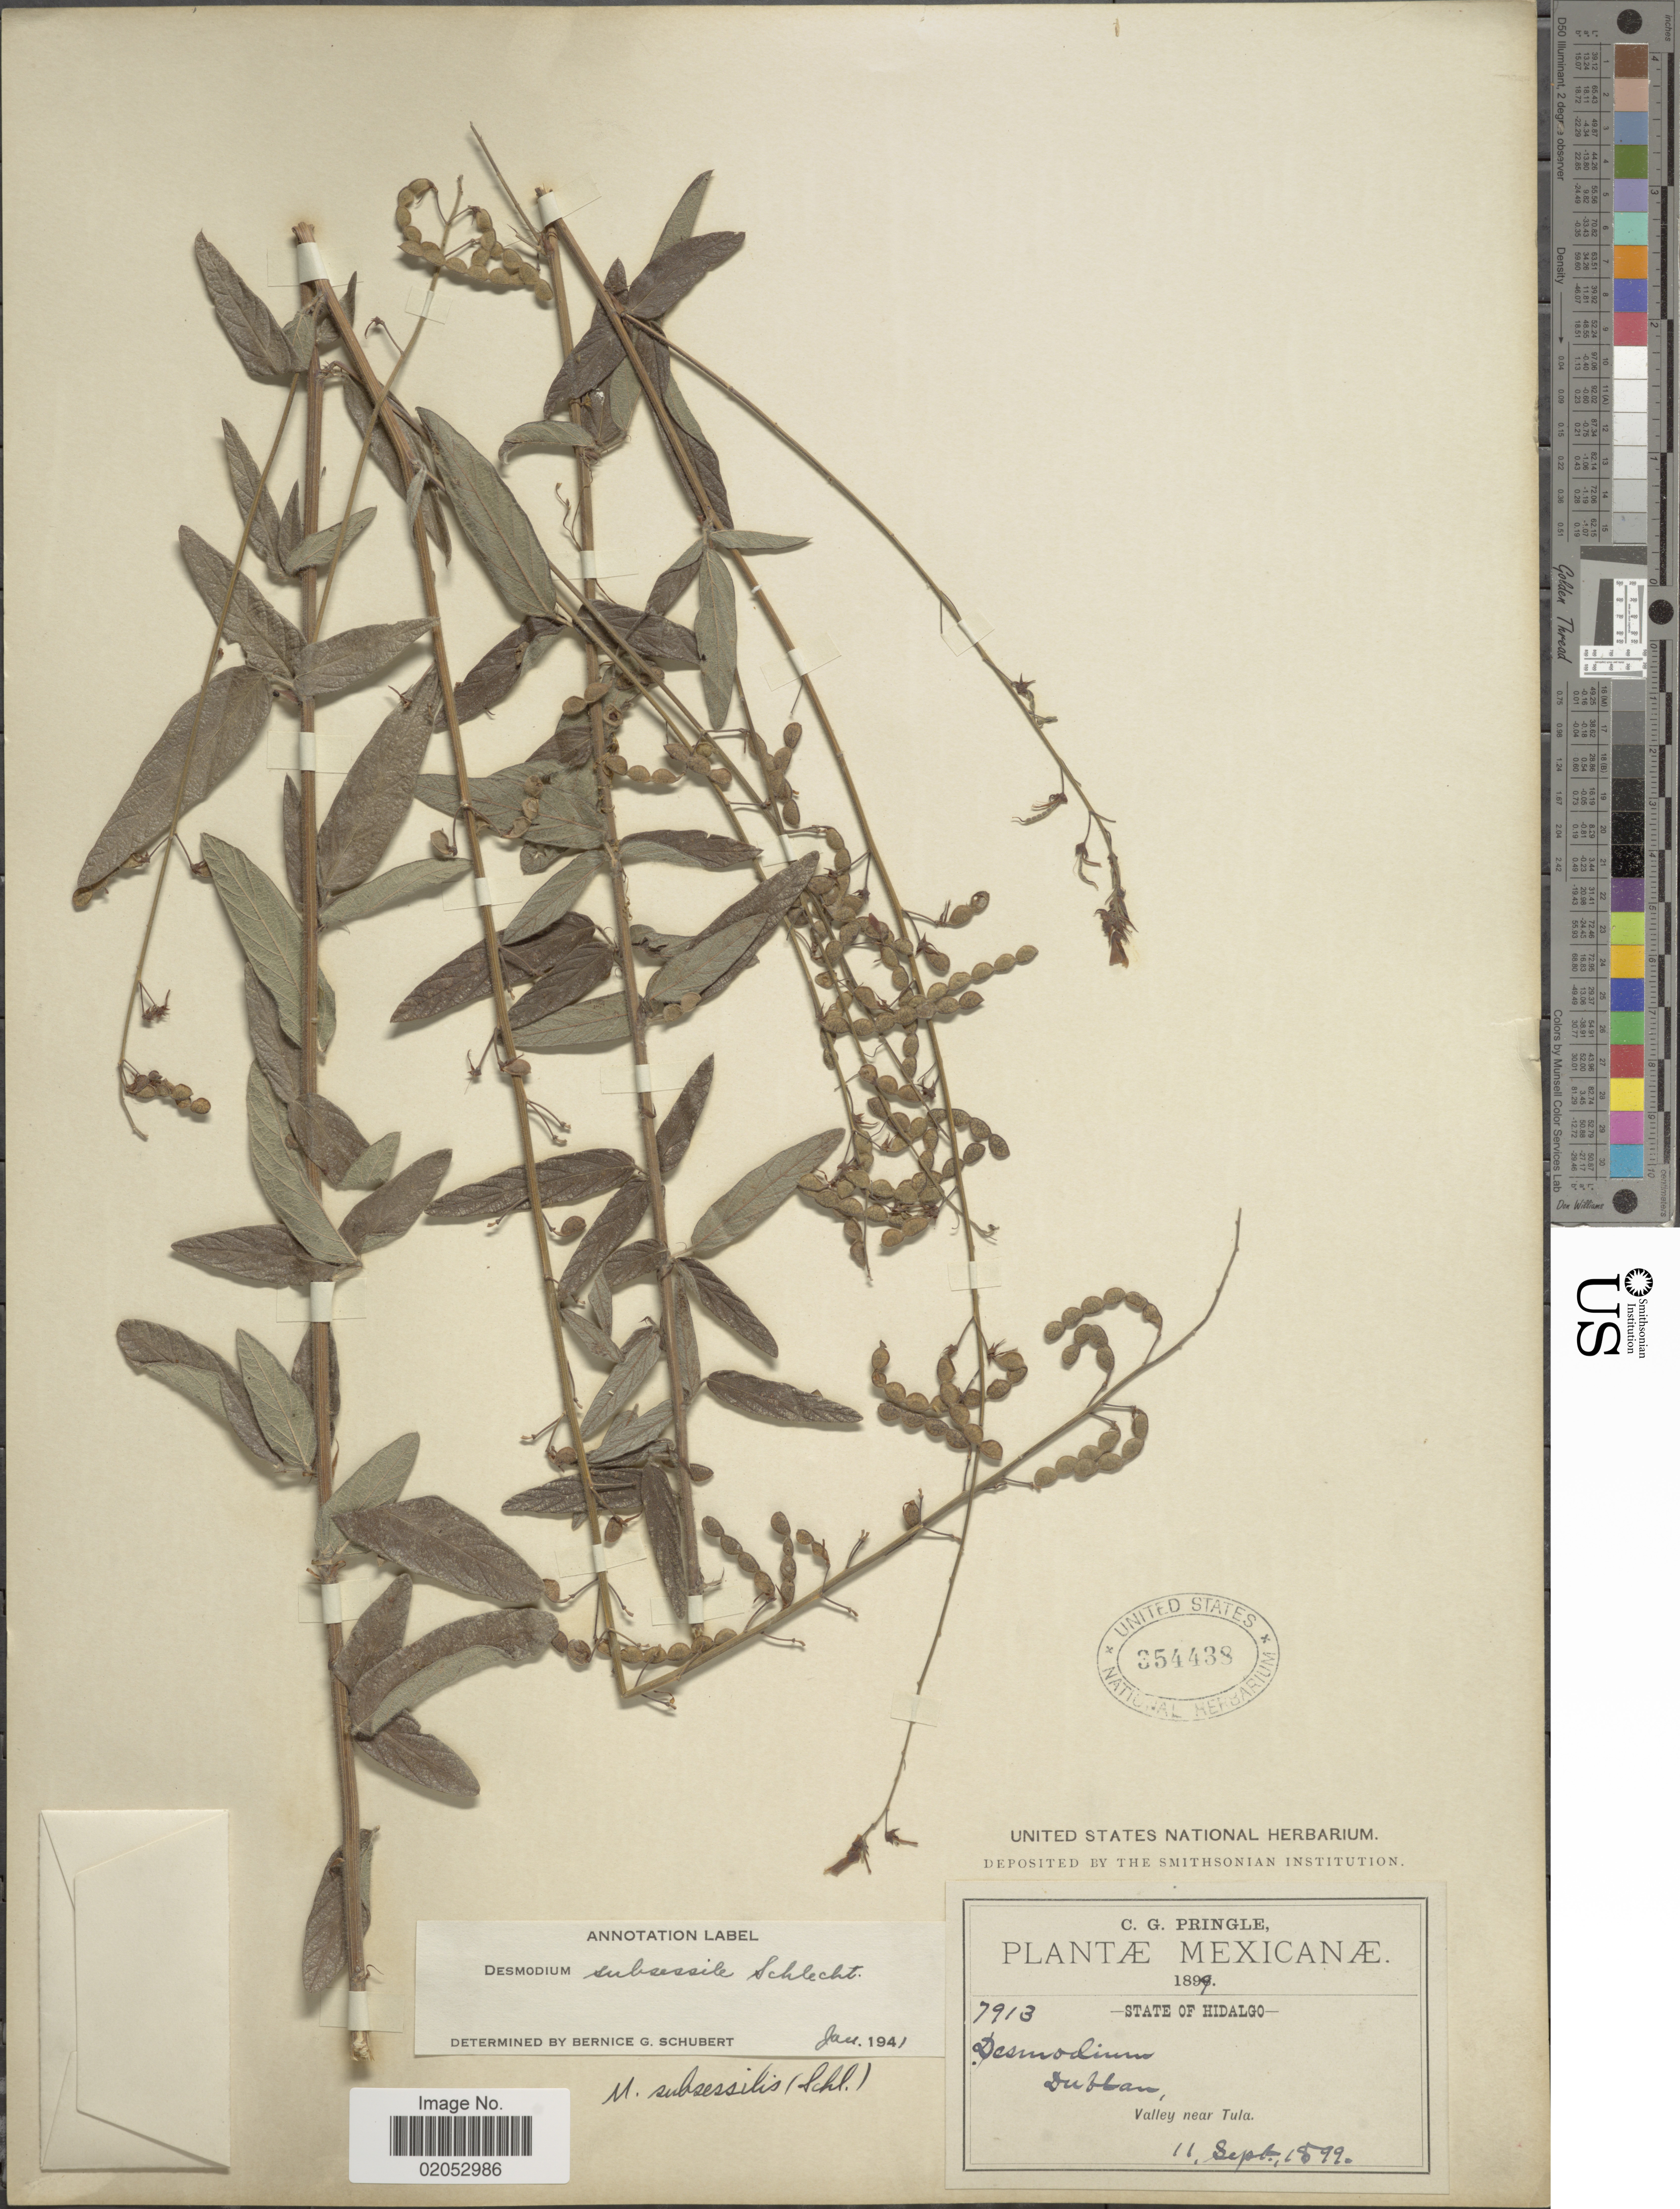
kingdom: Plantae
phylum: Tracheophyta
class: Magnoliopsida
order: Fabales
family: Fabaceae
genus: Desmodium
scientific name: Desmodium subsessile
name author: Seaton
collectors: C. G. Pringle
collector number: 7913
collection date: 1899-09-11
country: Mexico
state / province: Hidalgo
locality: State of Hidalgo. Dublan, Valley near Tula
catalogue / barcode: US 354438